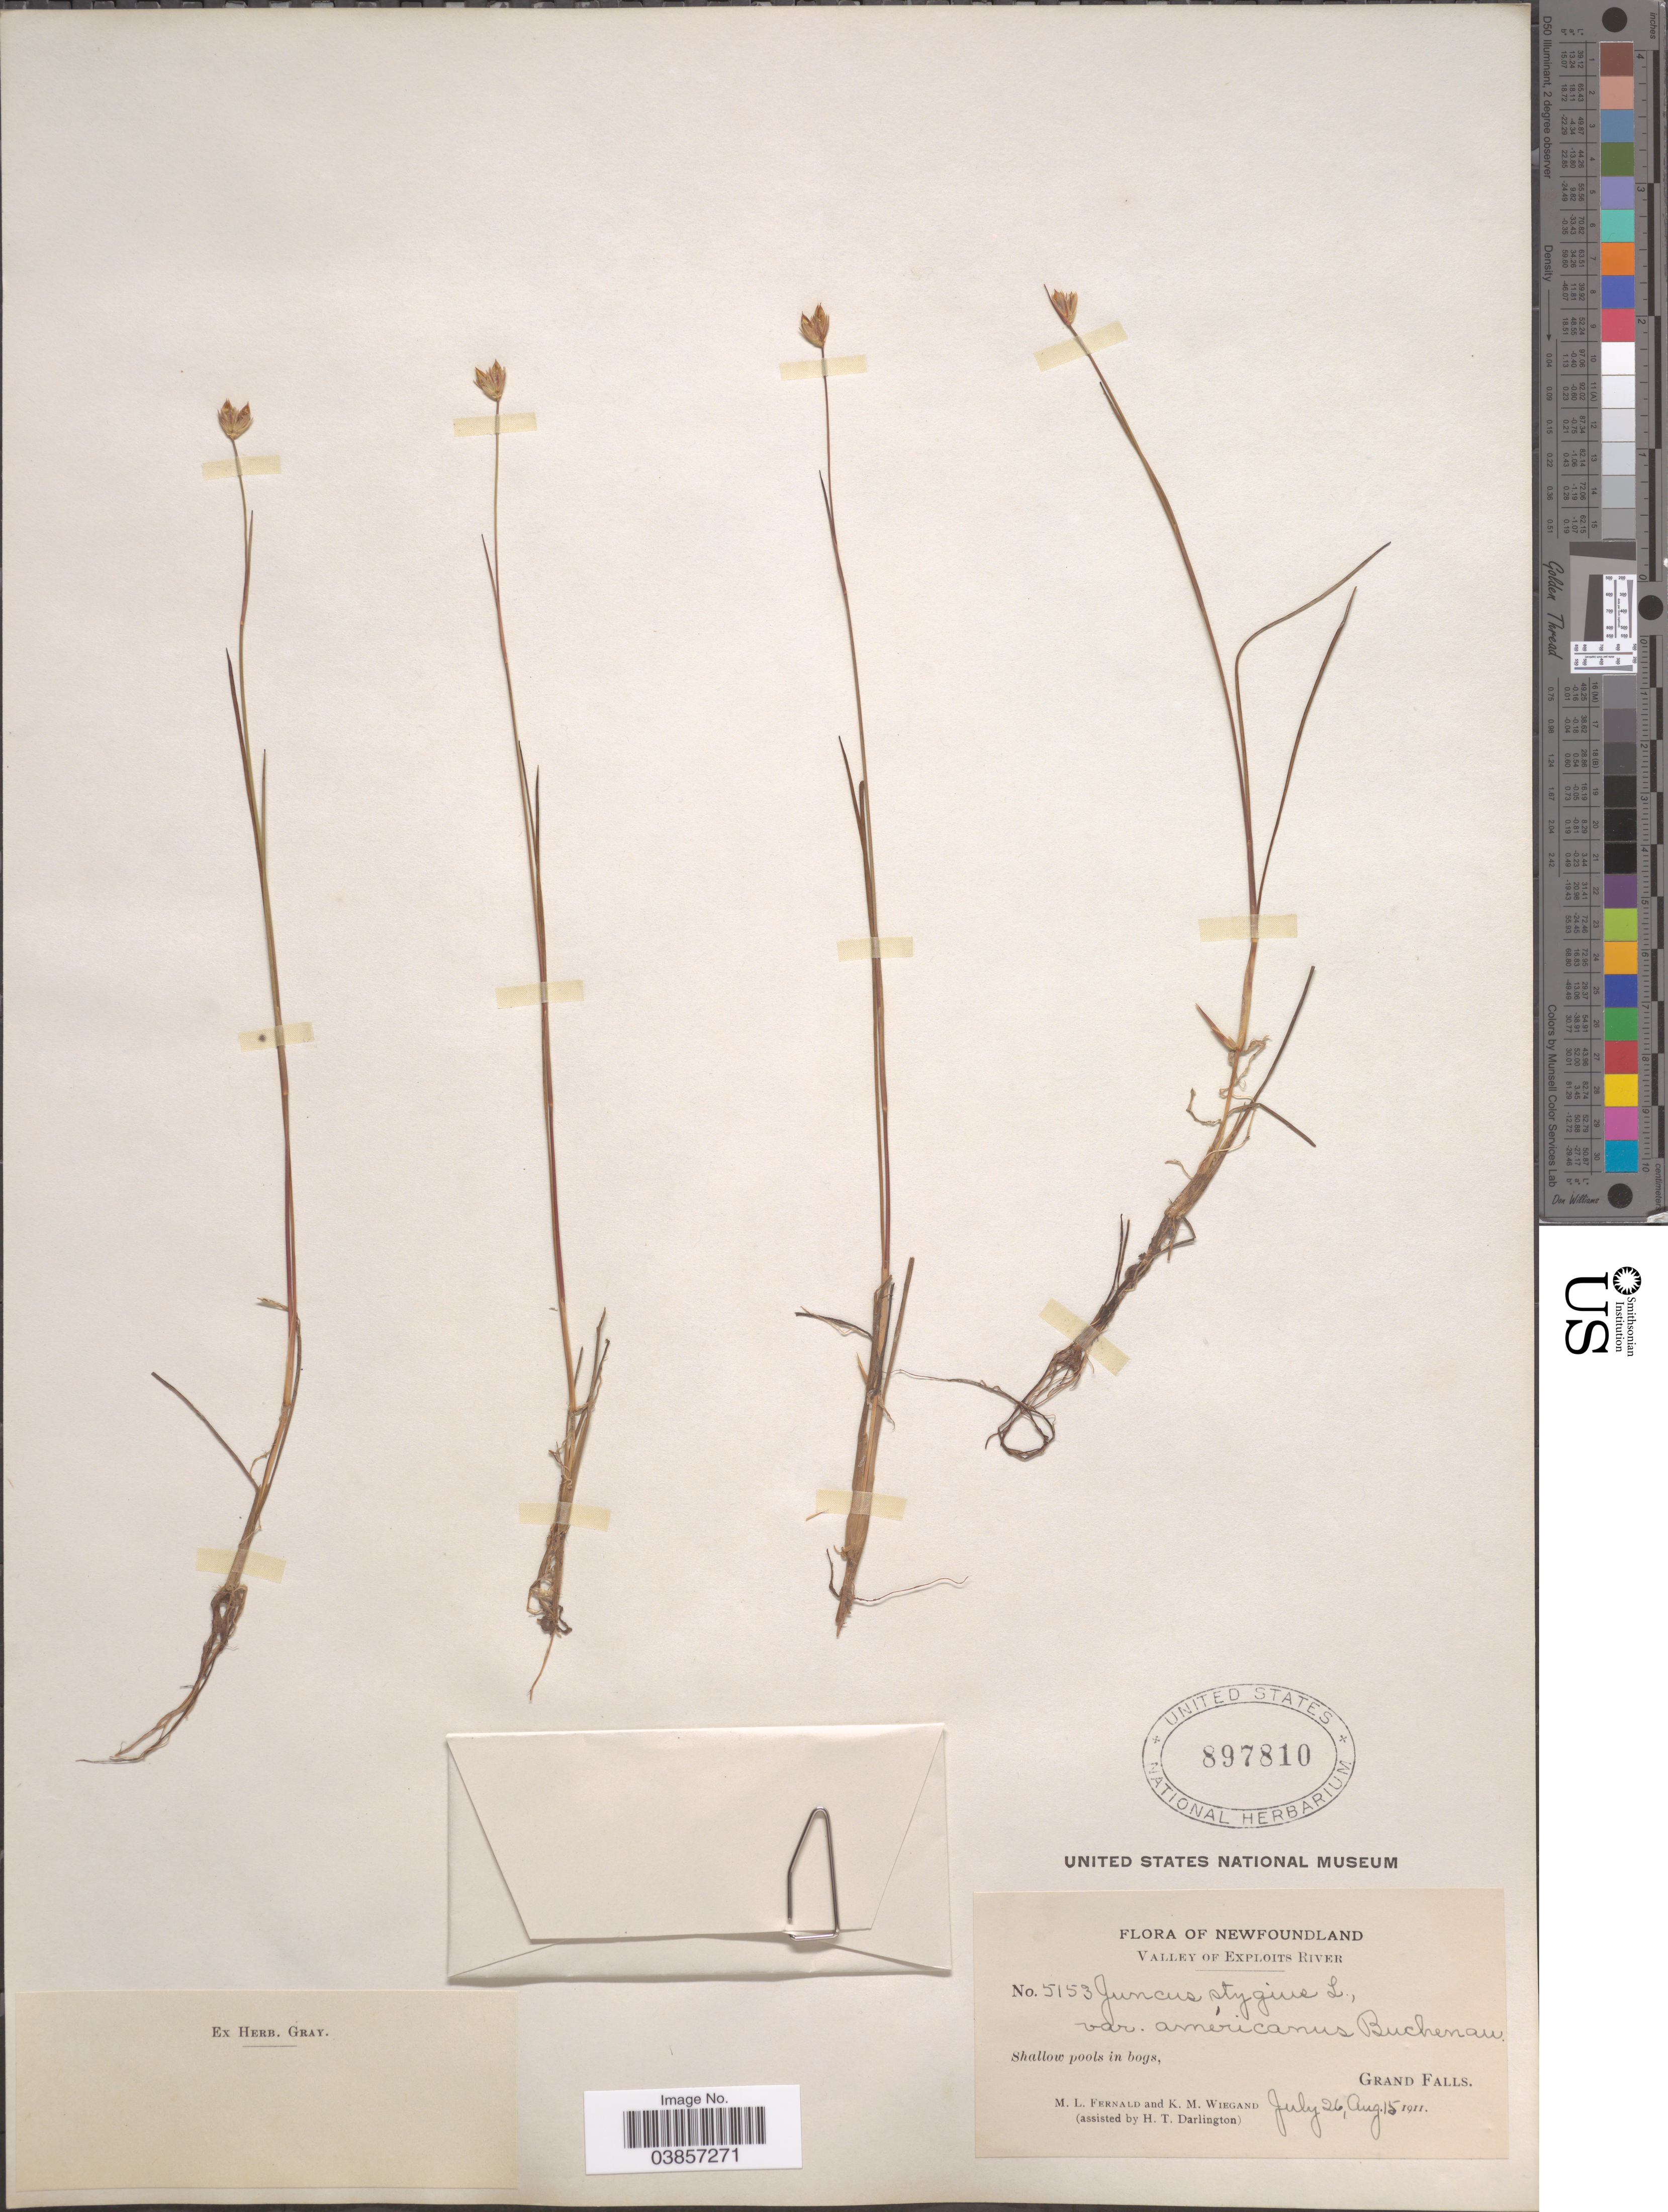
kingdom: Plantae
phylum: Tracheophyta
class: Liliopsida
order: Poales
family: Juncaceae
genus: Juncus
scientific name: Juncus stygius subsp. americanus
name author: (Buchenau) Hultén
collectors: M. L. Fernald, K. M. Wiegand & H. Darlington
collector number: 5153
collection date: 1911-07-26/1911-08-15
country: Canada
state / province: Newfoundland and Labrador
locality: Valley of Exploits River. Grand Falls.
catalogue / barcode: US 897810